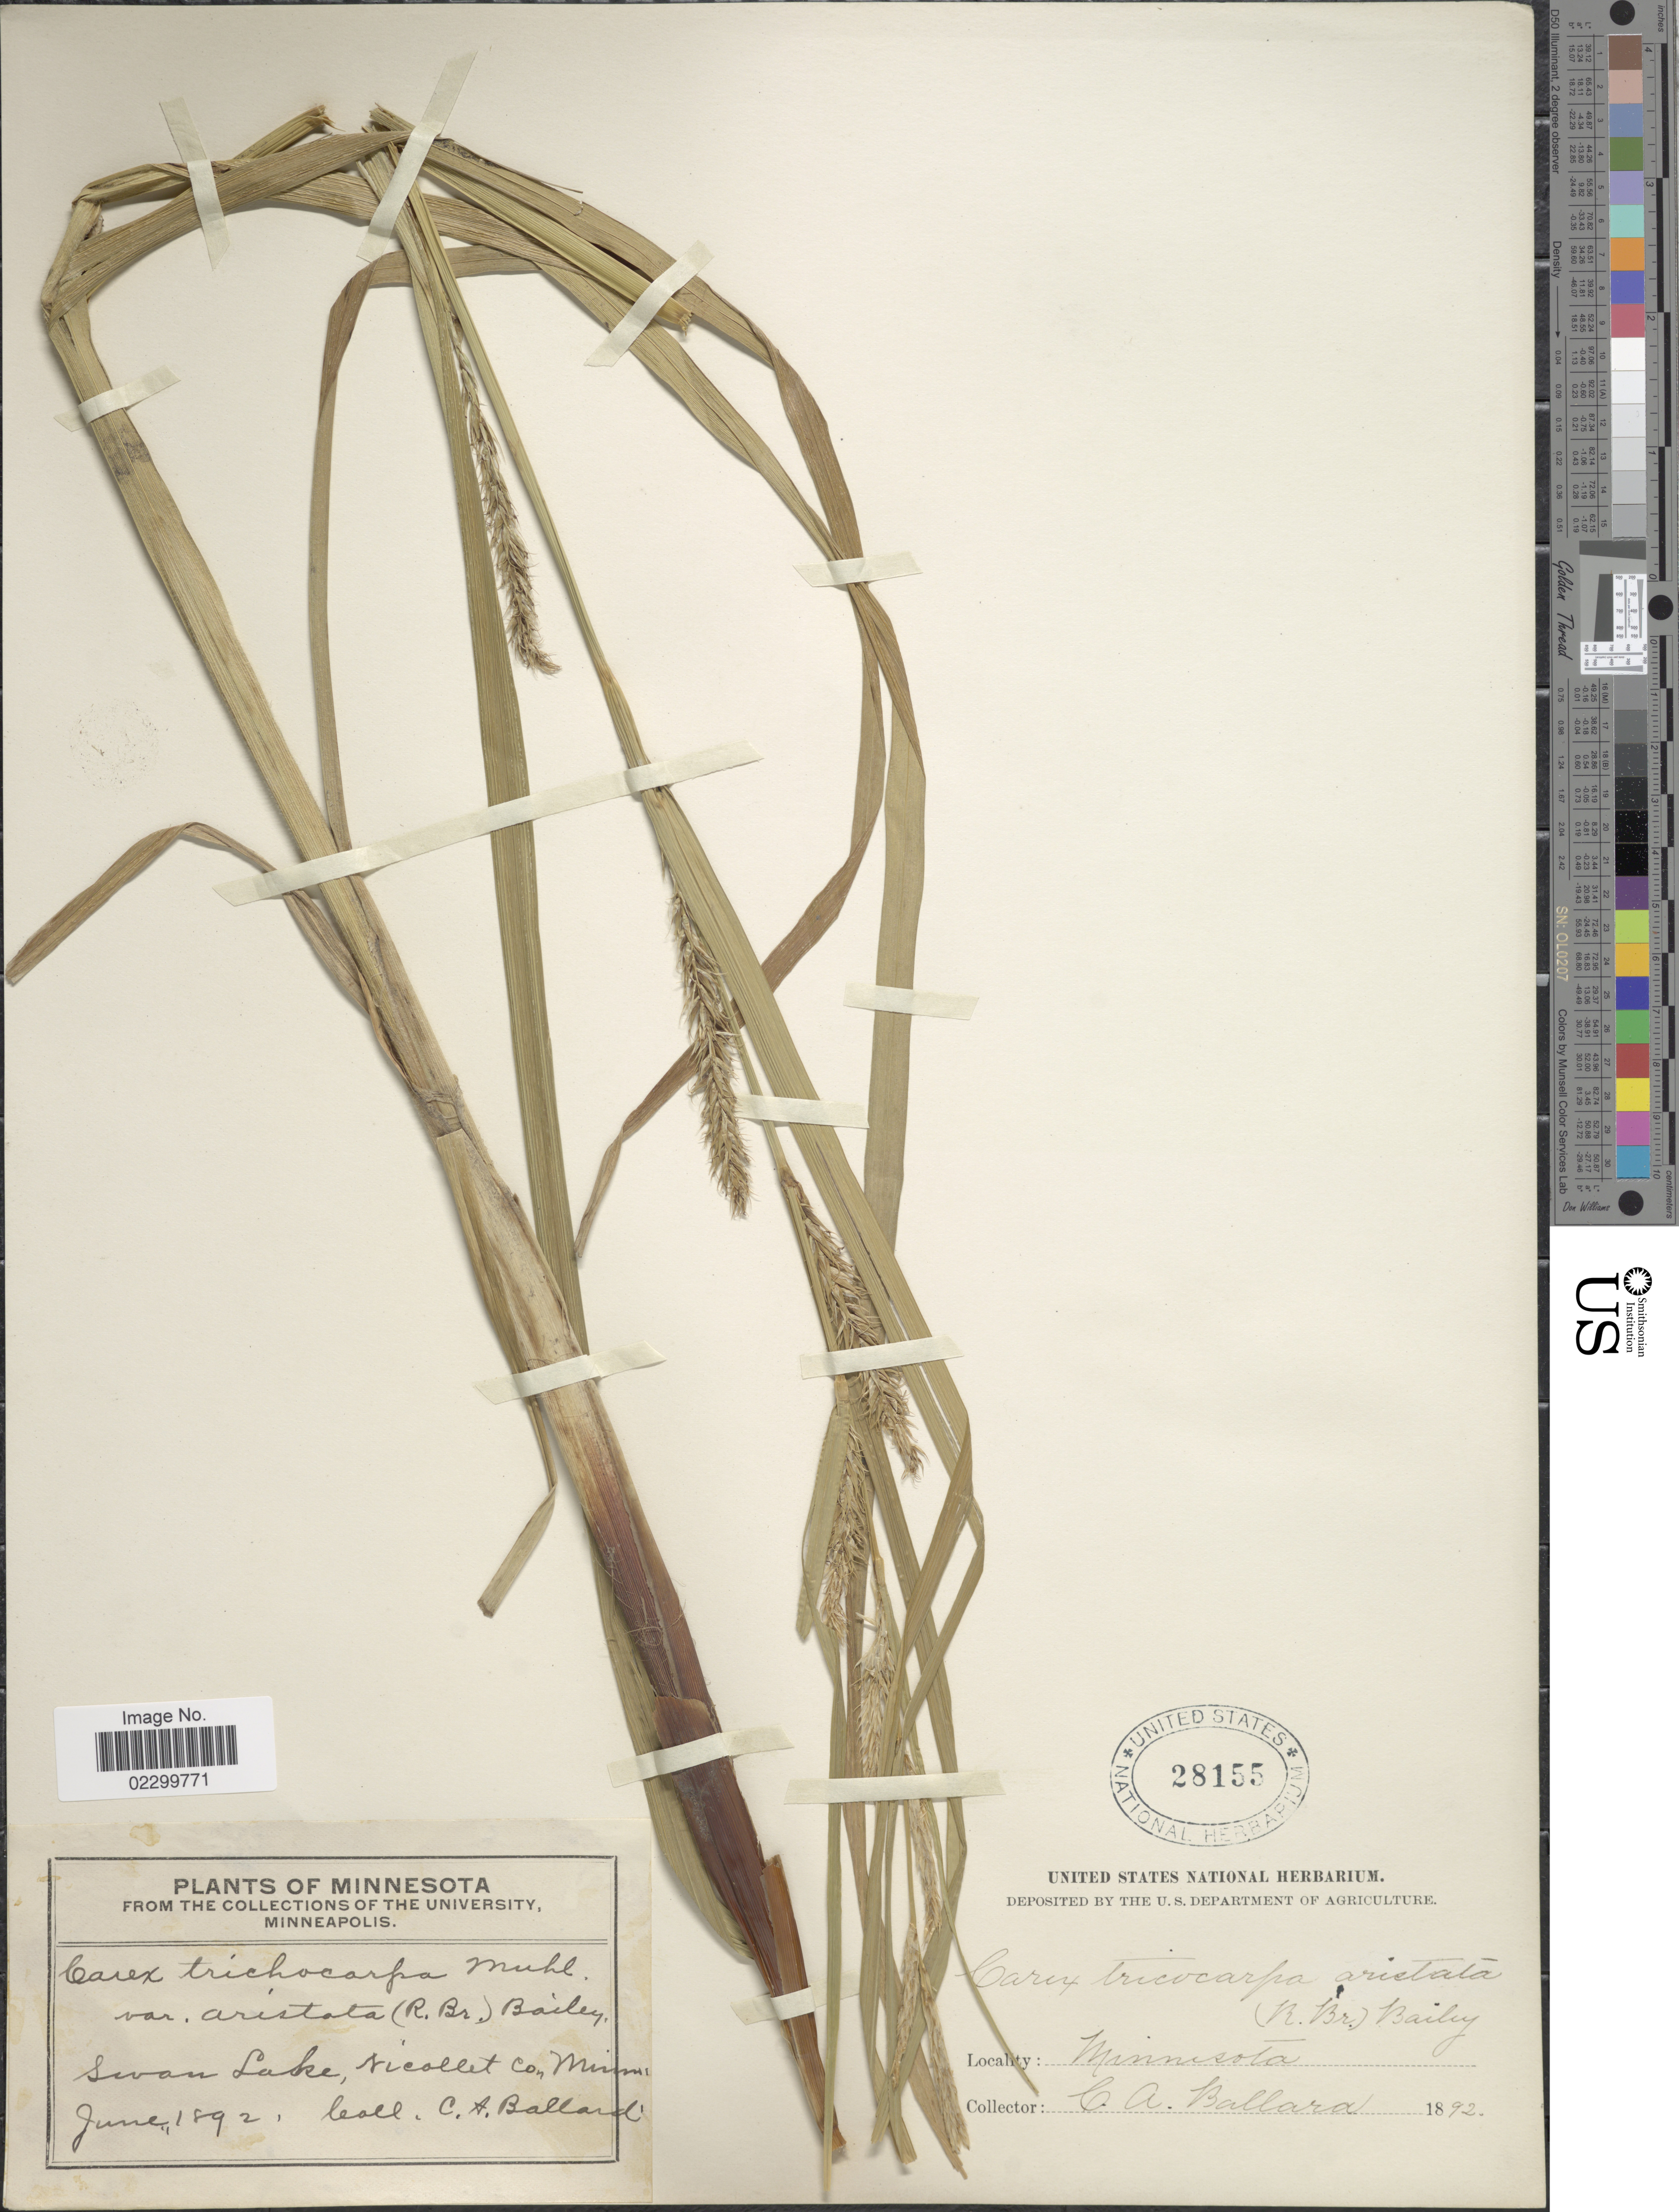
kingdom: Plantae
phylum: Tracheophyta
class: Liliopsida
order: Poales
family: Cyperaceae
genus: Carex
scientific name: Carex atherodes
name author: Spreng.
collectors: C. A. Ballard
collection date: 1892-06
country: United States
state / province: Minnesota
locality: Swan Lake, Nicollet Co.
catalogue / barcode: US 28155